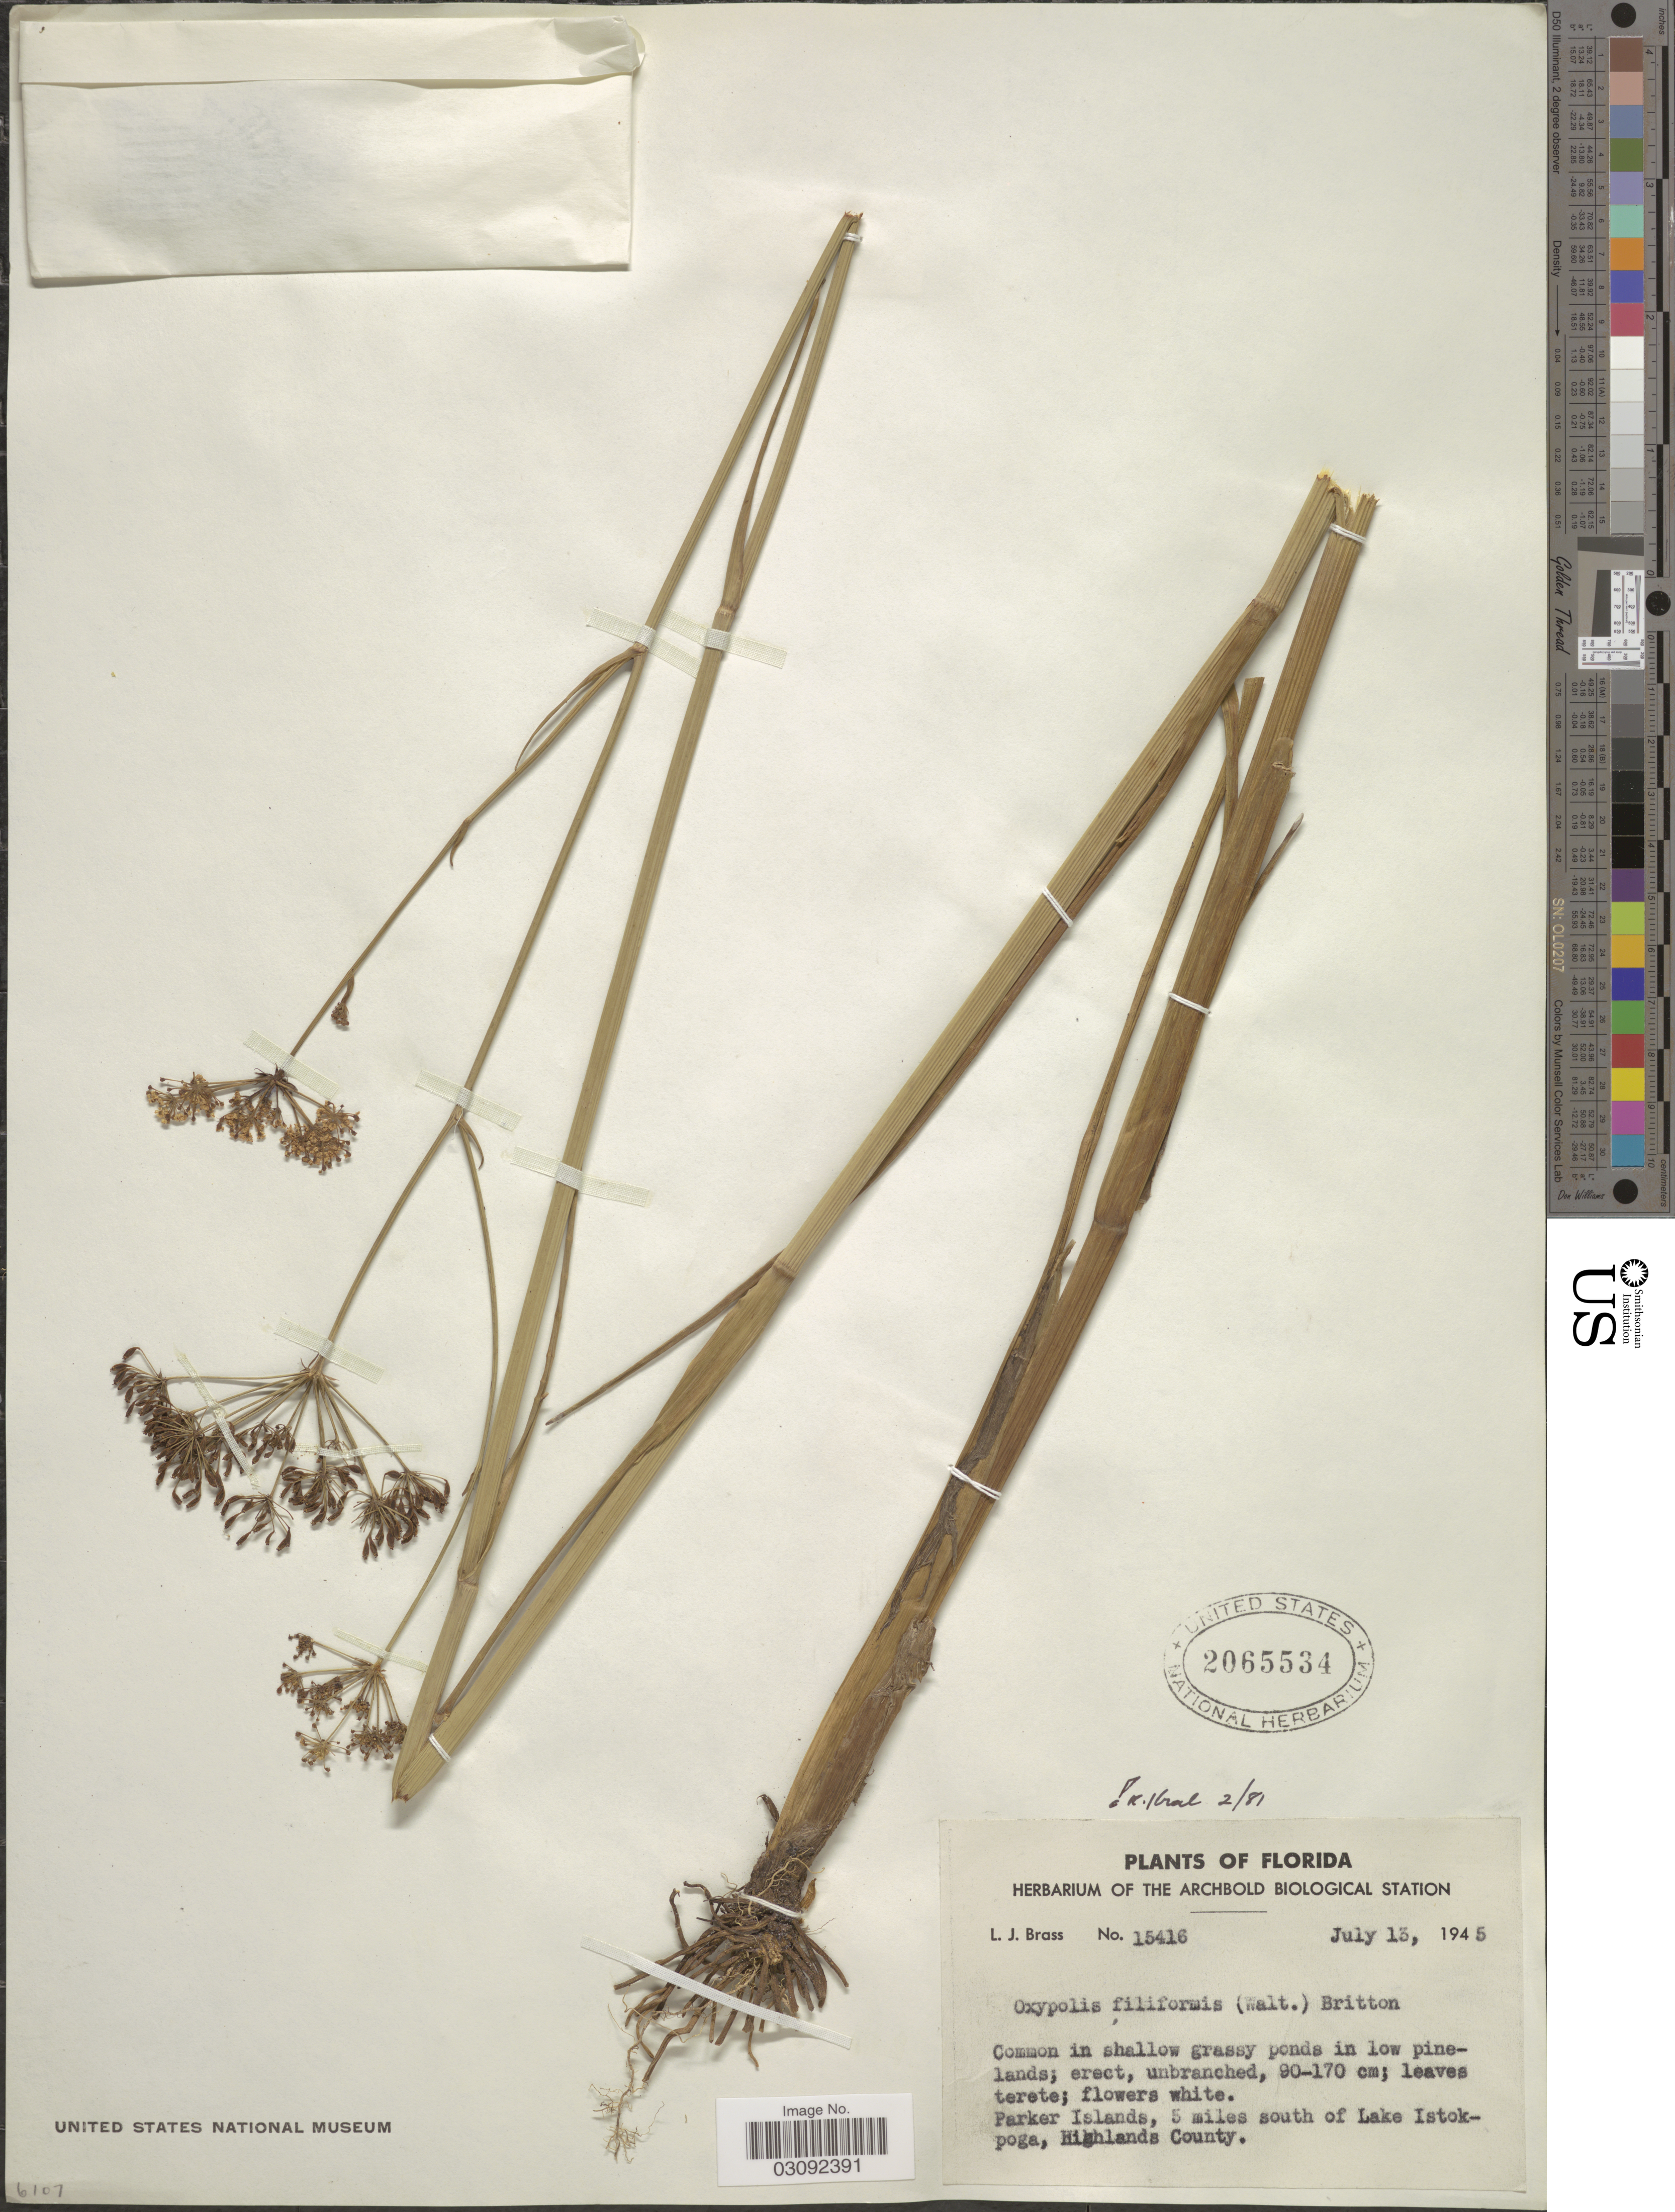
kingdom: Plantae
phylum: Tracheophyta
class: Magnoliopsida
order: Apiales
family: Apiaceae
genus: Oxypolis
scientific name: Oxypolis filiformis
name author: (Walter) Britton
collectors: L. J. Brass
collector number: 15416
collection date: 1945-07-13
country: United States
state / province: Florida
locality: Parker Islands, 5 miles south of Lake Istokpoga, Highlands County.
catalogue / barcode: US 2065534